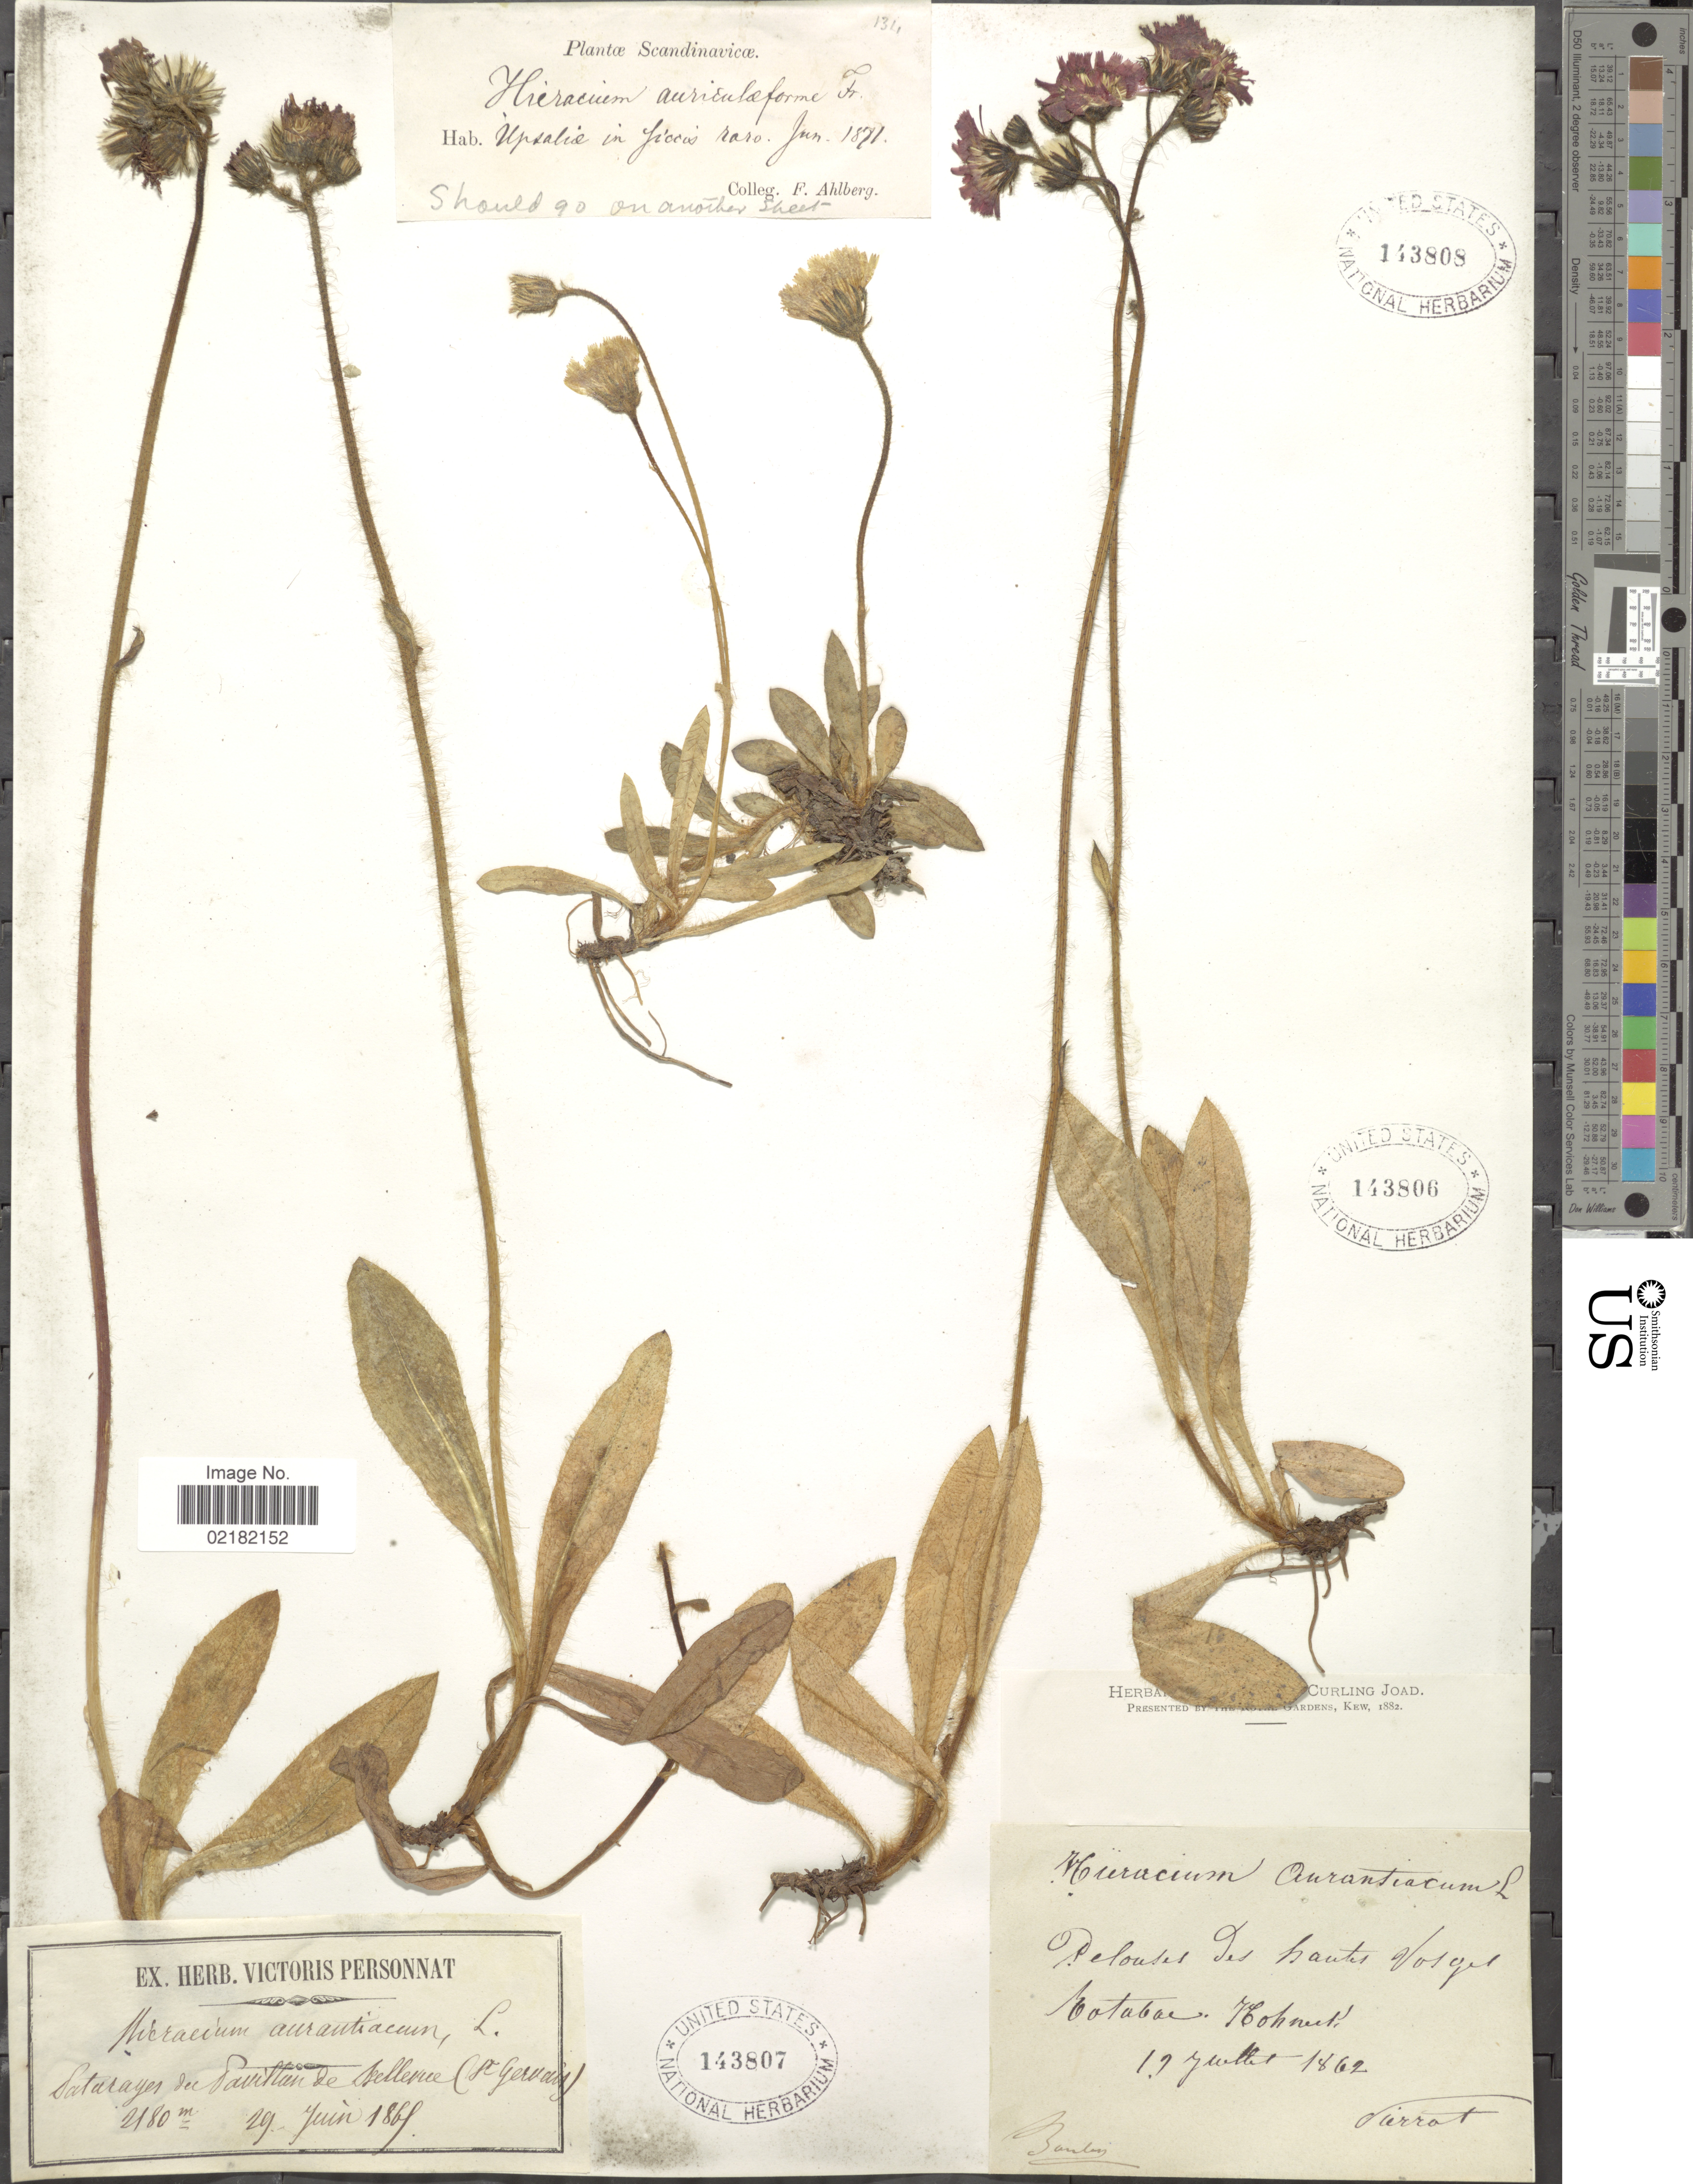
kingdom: Plantae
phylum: Tracheophyta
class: Magnoliopsida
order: Asterales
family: Asteraceae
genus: Pilosella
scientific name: Pilosella aurantiaca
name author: (L.) F.W. Schultz & Sch. Bip.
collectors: Bonlay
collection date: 1862-07-19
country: France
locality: Pelouses de hautes Vosges, Cotabae Hohnut. [interpreted]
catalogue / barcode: US 143806